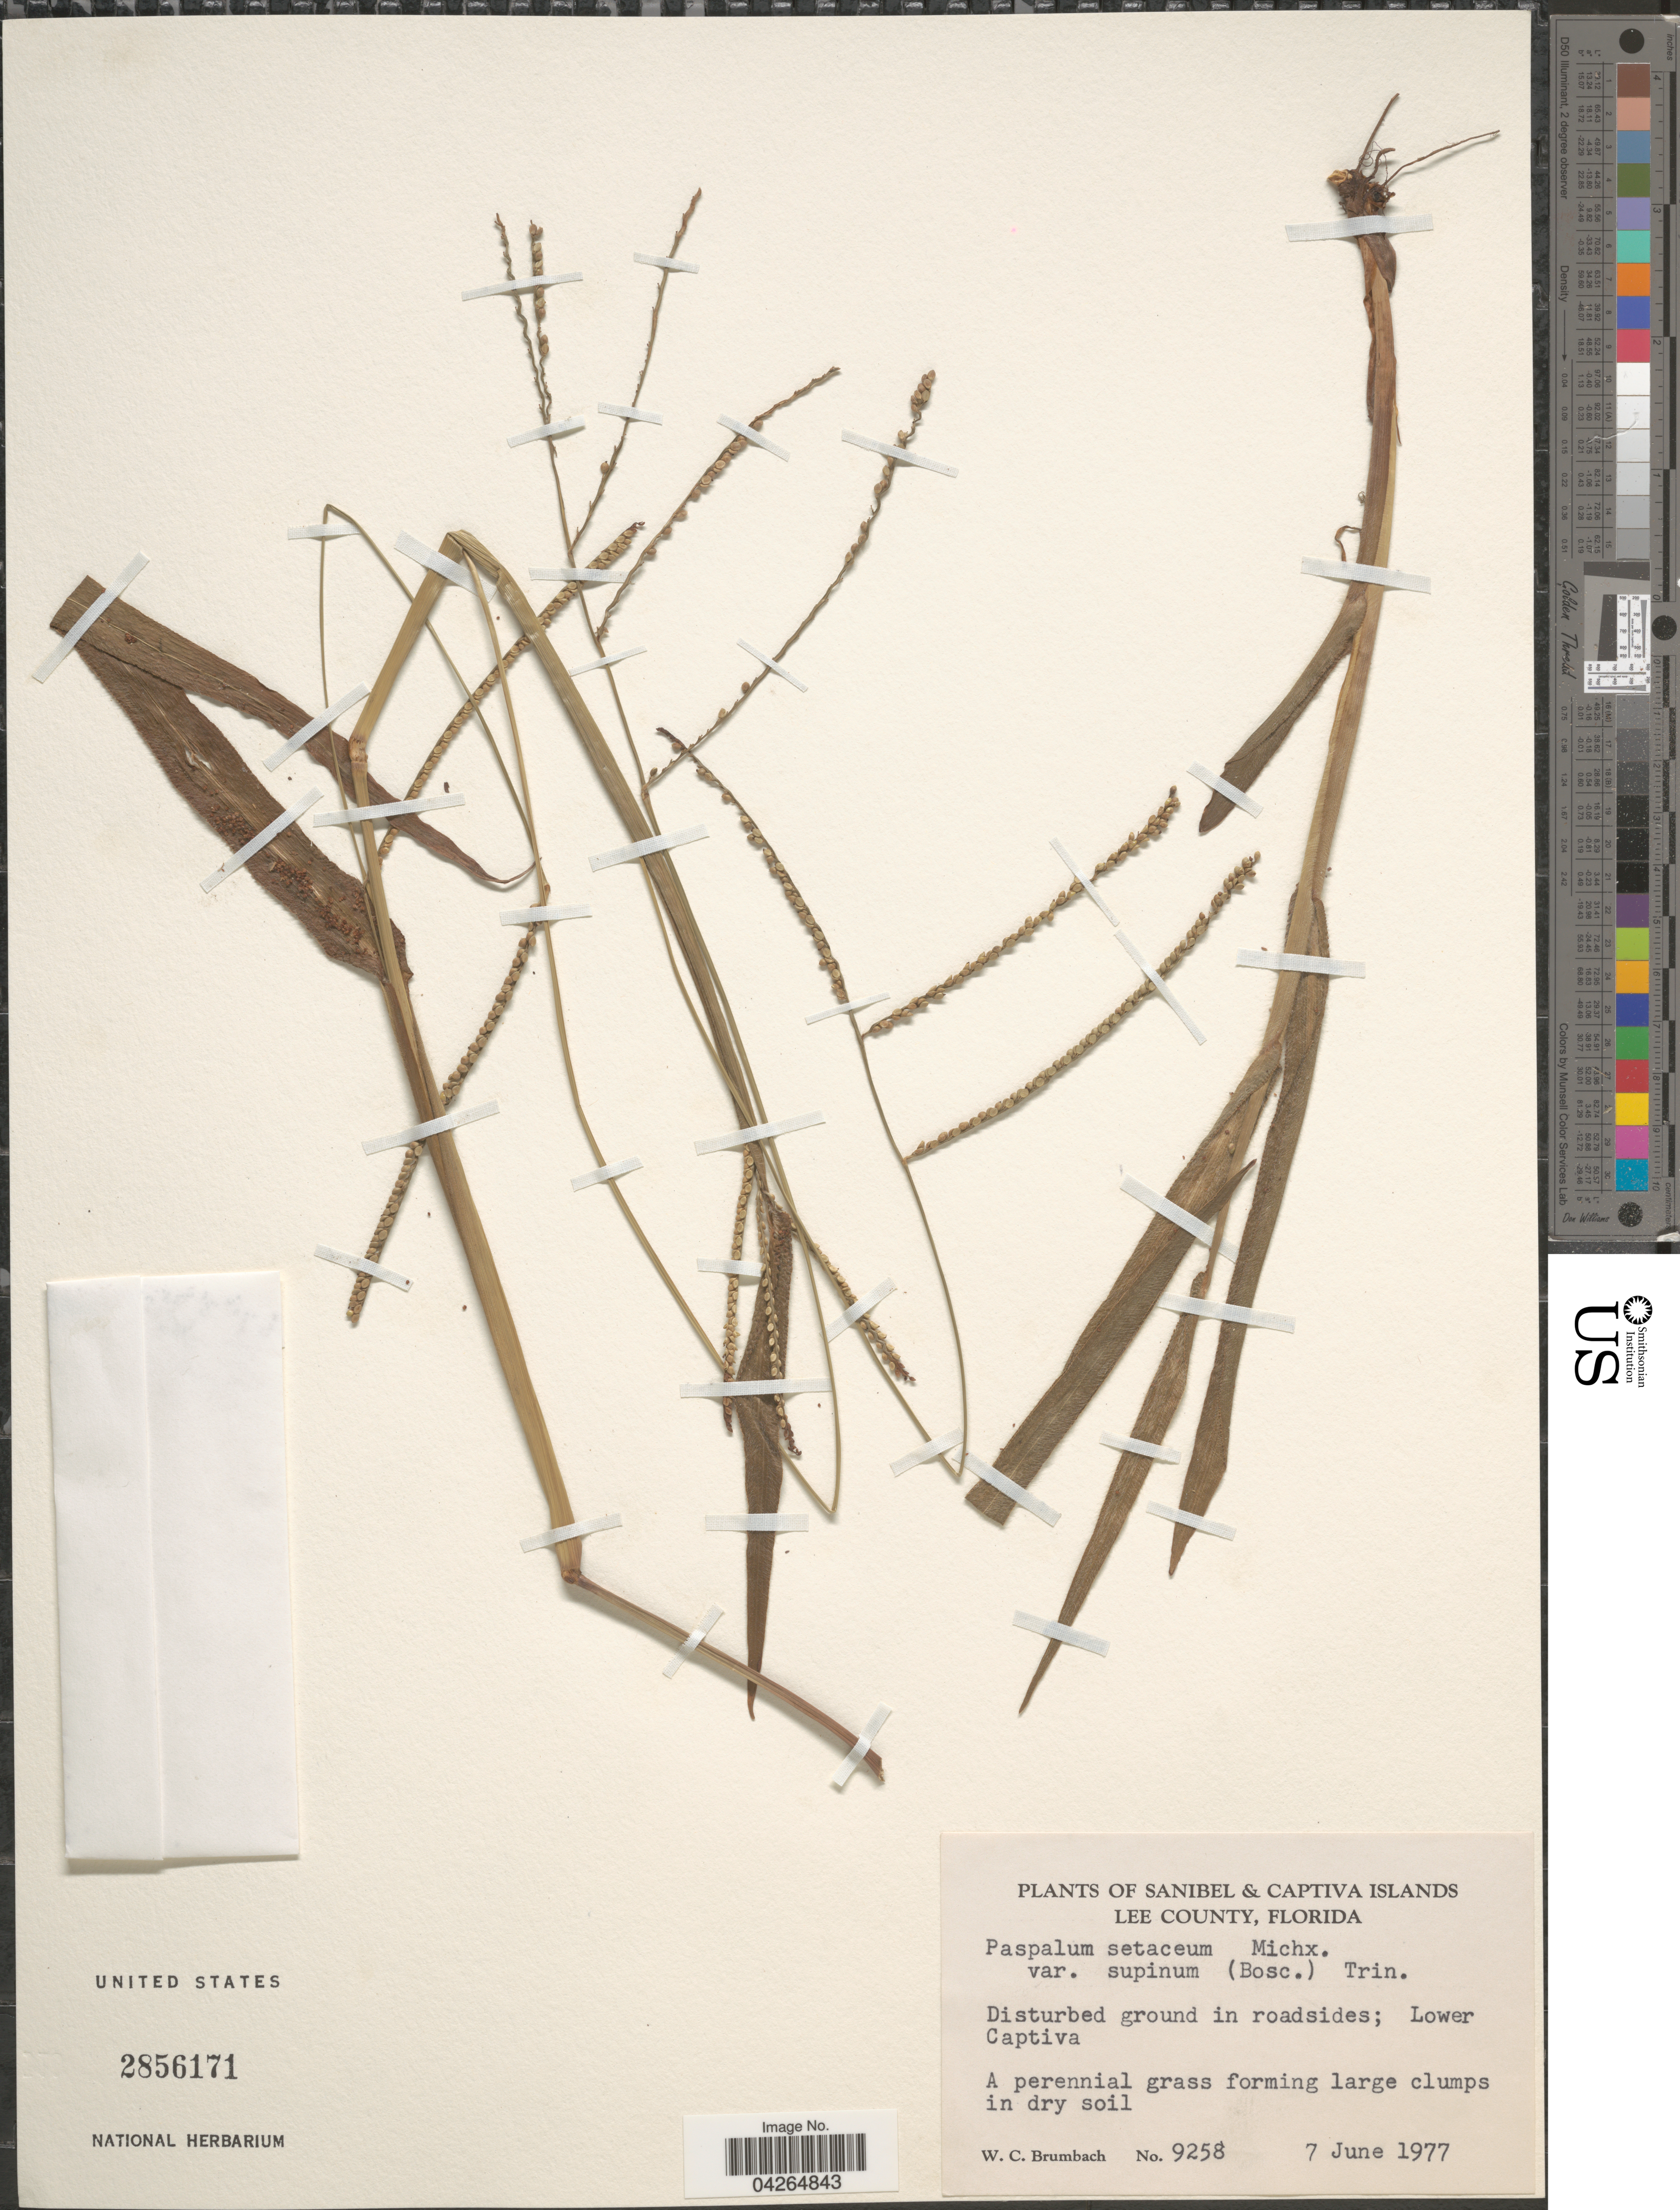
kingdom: Plantae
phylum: Tracheophyta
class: Liliopsida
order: Poales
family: Poaceae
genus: Paspalum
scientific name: Paspalum setaceum var. supinum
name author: (Bosc ex Poir.) Trin.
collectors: W. C. Brumbach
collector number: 9258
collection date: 1977-06-07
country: United States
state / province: Florida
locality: Sanibel & Captiva Islands. Lee County. Lower Captiva.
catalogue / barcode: US 2856171